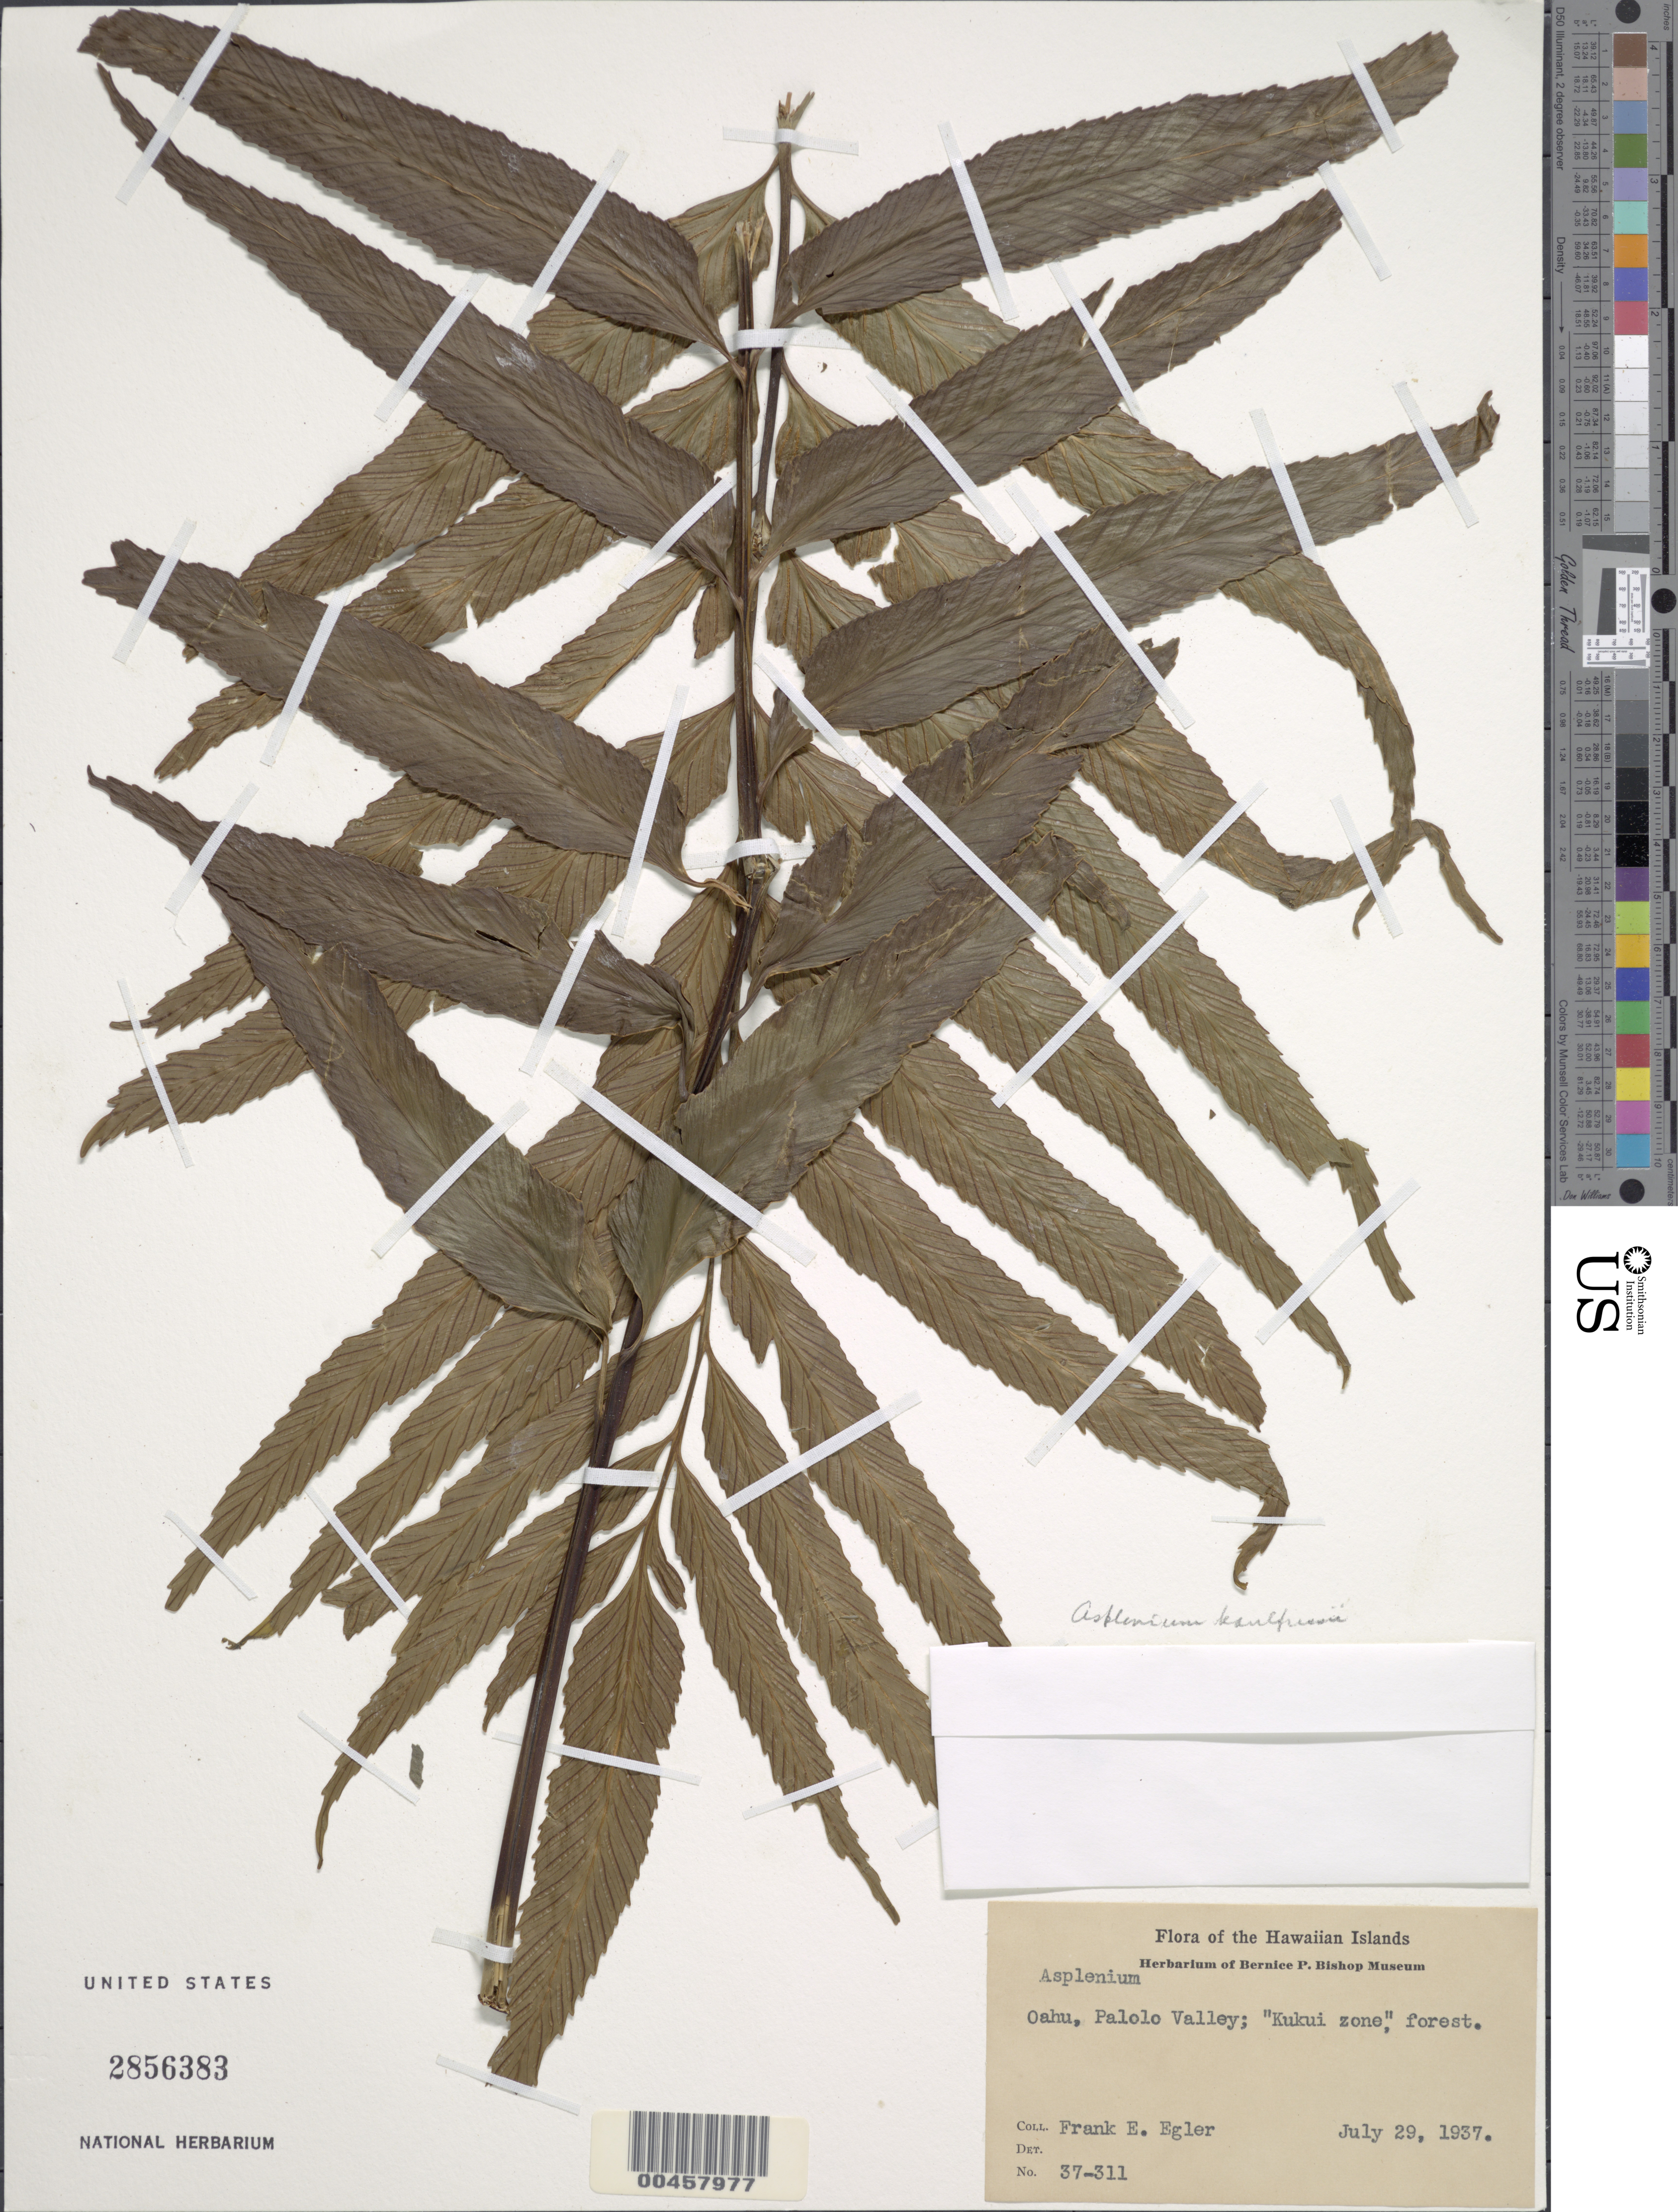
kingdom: Plantae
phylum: Tracheophyta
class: Polypodiopsida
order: Polypodiales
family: Aspleniaceae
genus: Asplenium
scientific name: Asplenium kaulfussii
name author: Schltdl.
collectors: F. Egler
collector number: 37-311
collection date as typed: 29 Jul 1937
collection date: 1937-07-29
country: United States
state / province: Hawaii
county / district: Honolulu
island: Oahu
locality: Palolo Valley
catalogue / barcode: US 2856383